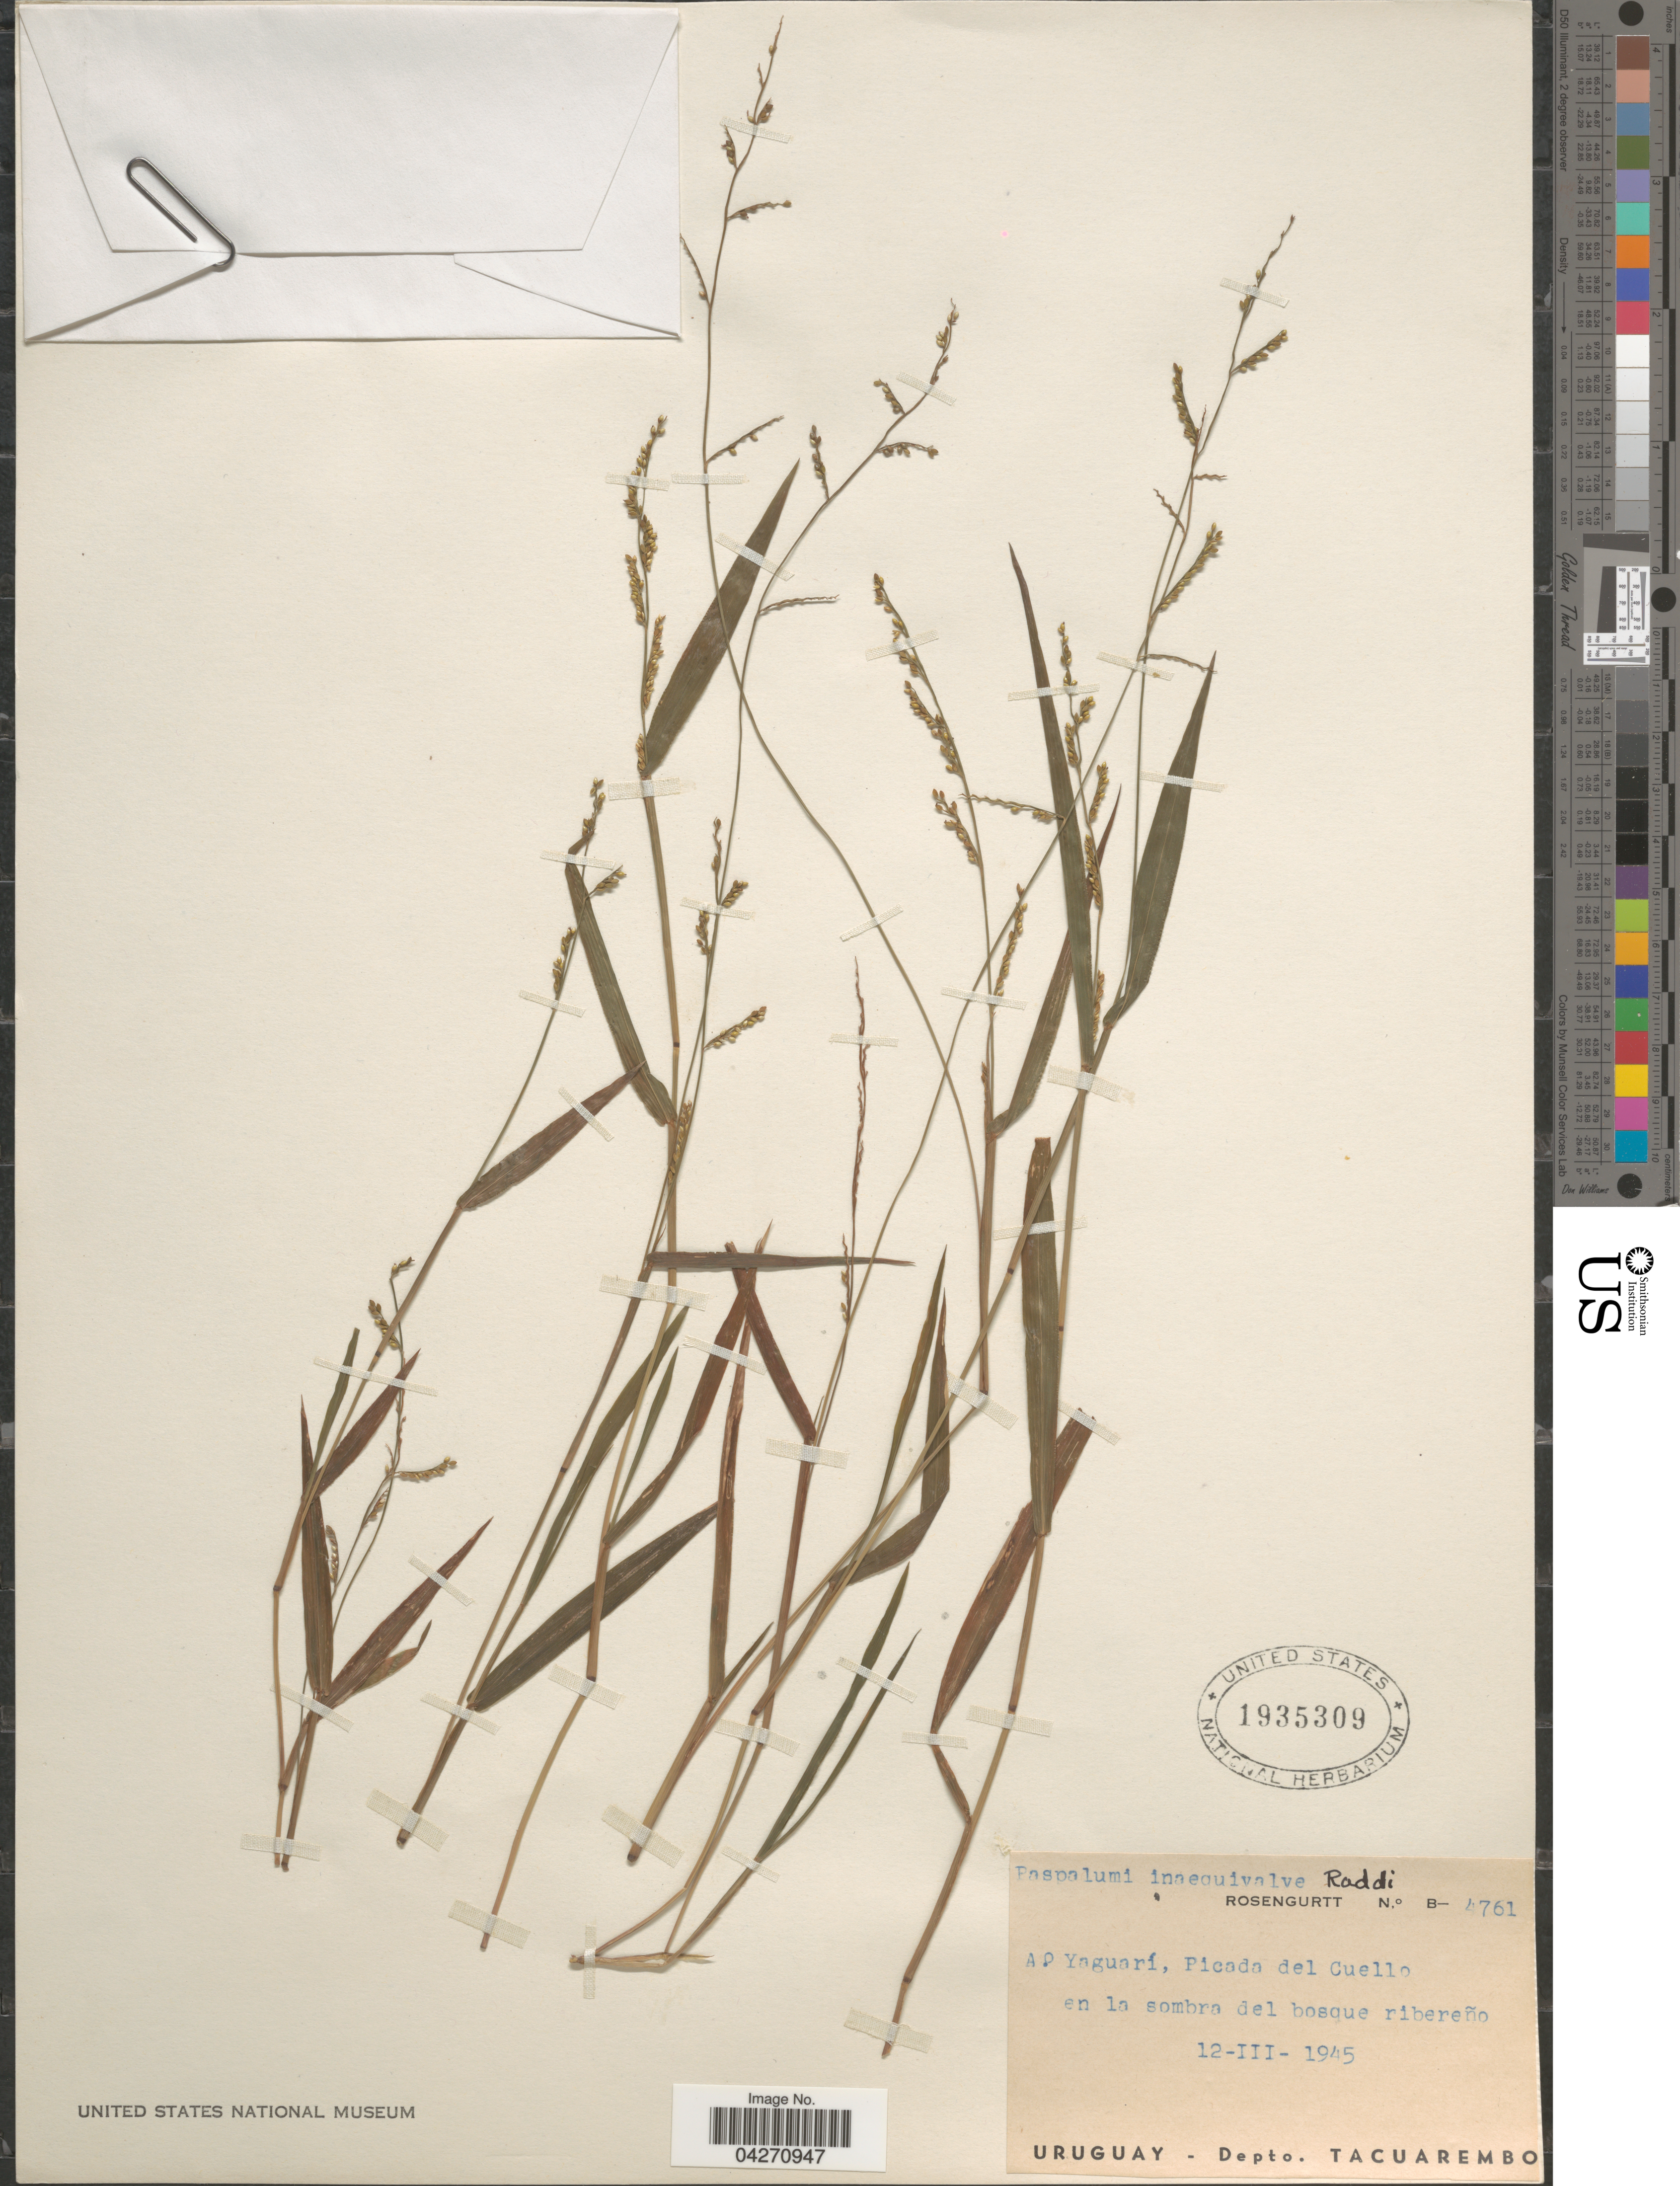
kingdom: Plantae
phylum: Tracheophyta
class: Liliopsida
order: Poales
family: Poaceae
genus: Paspalum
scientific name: Paspalum inaequivalve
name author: Raddi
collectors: Rosengurtt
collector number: B-4761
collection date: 1945-03-12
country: Uruguay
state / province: Tacuarembó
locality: A.° Picada del Cuello en la sombra del bosque ribereño. Depto. Tacuarembo.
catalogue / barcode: US 1935309